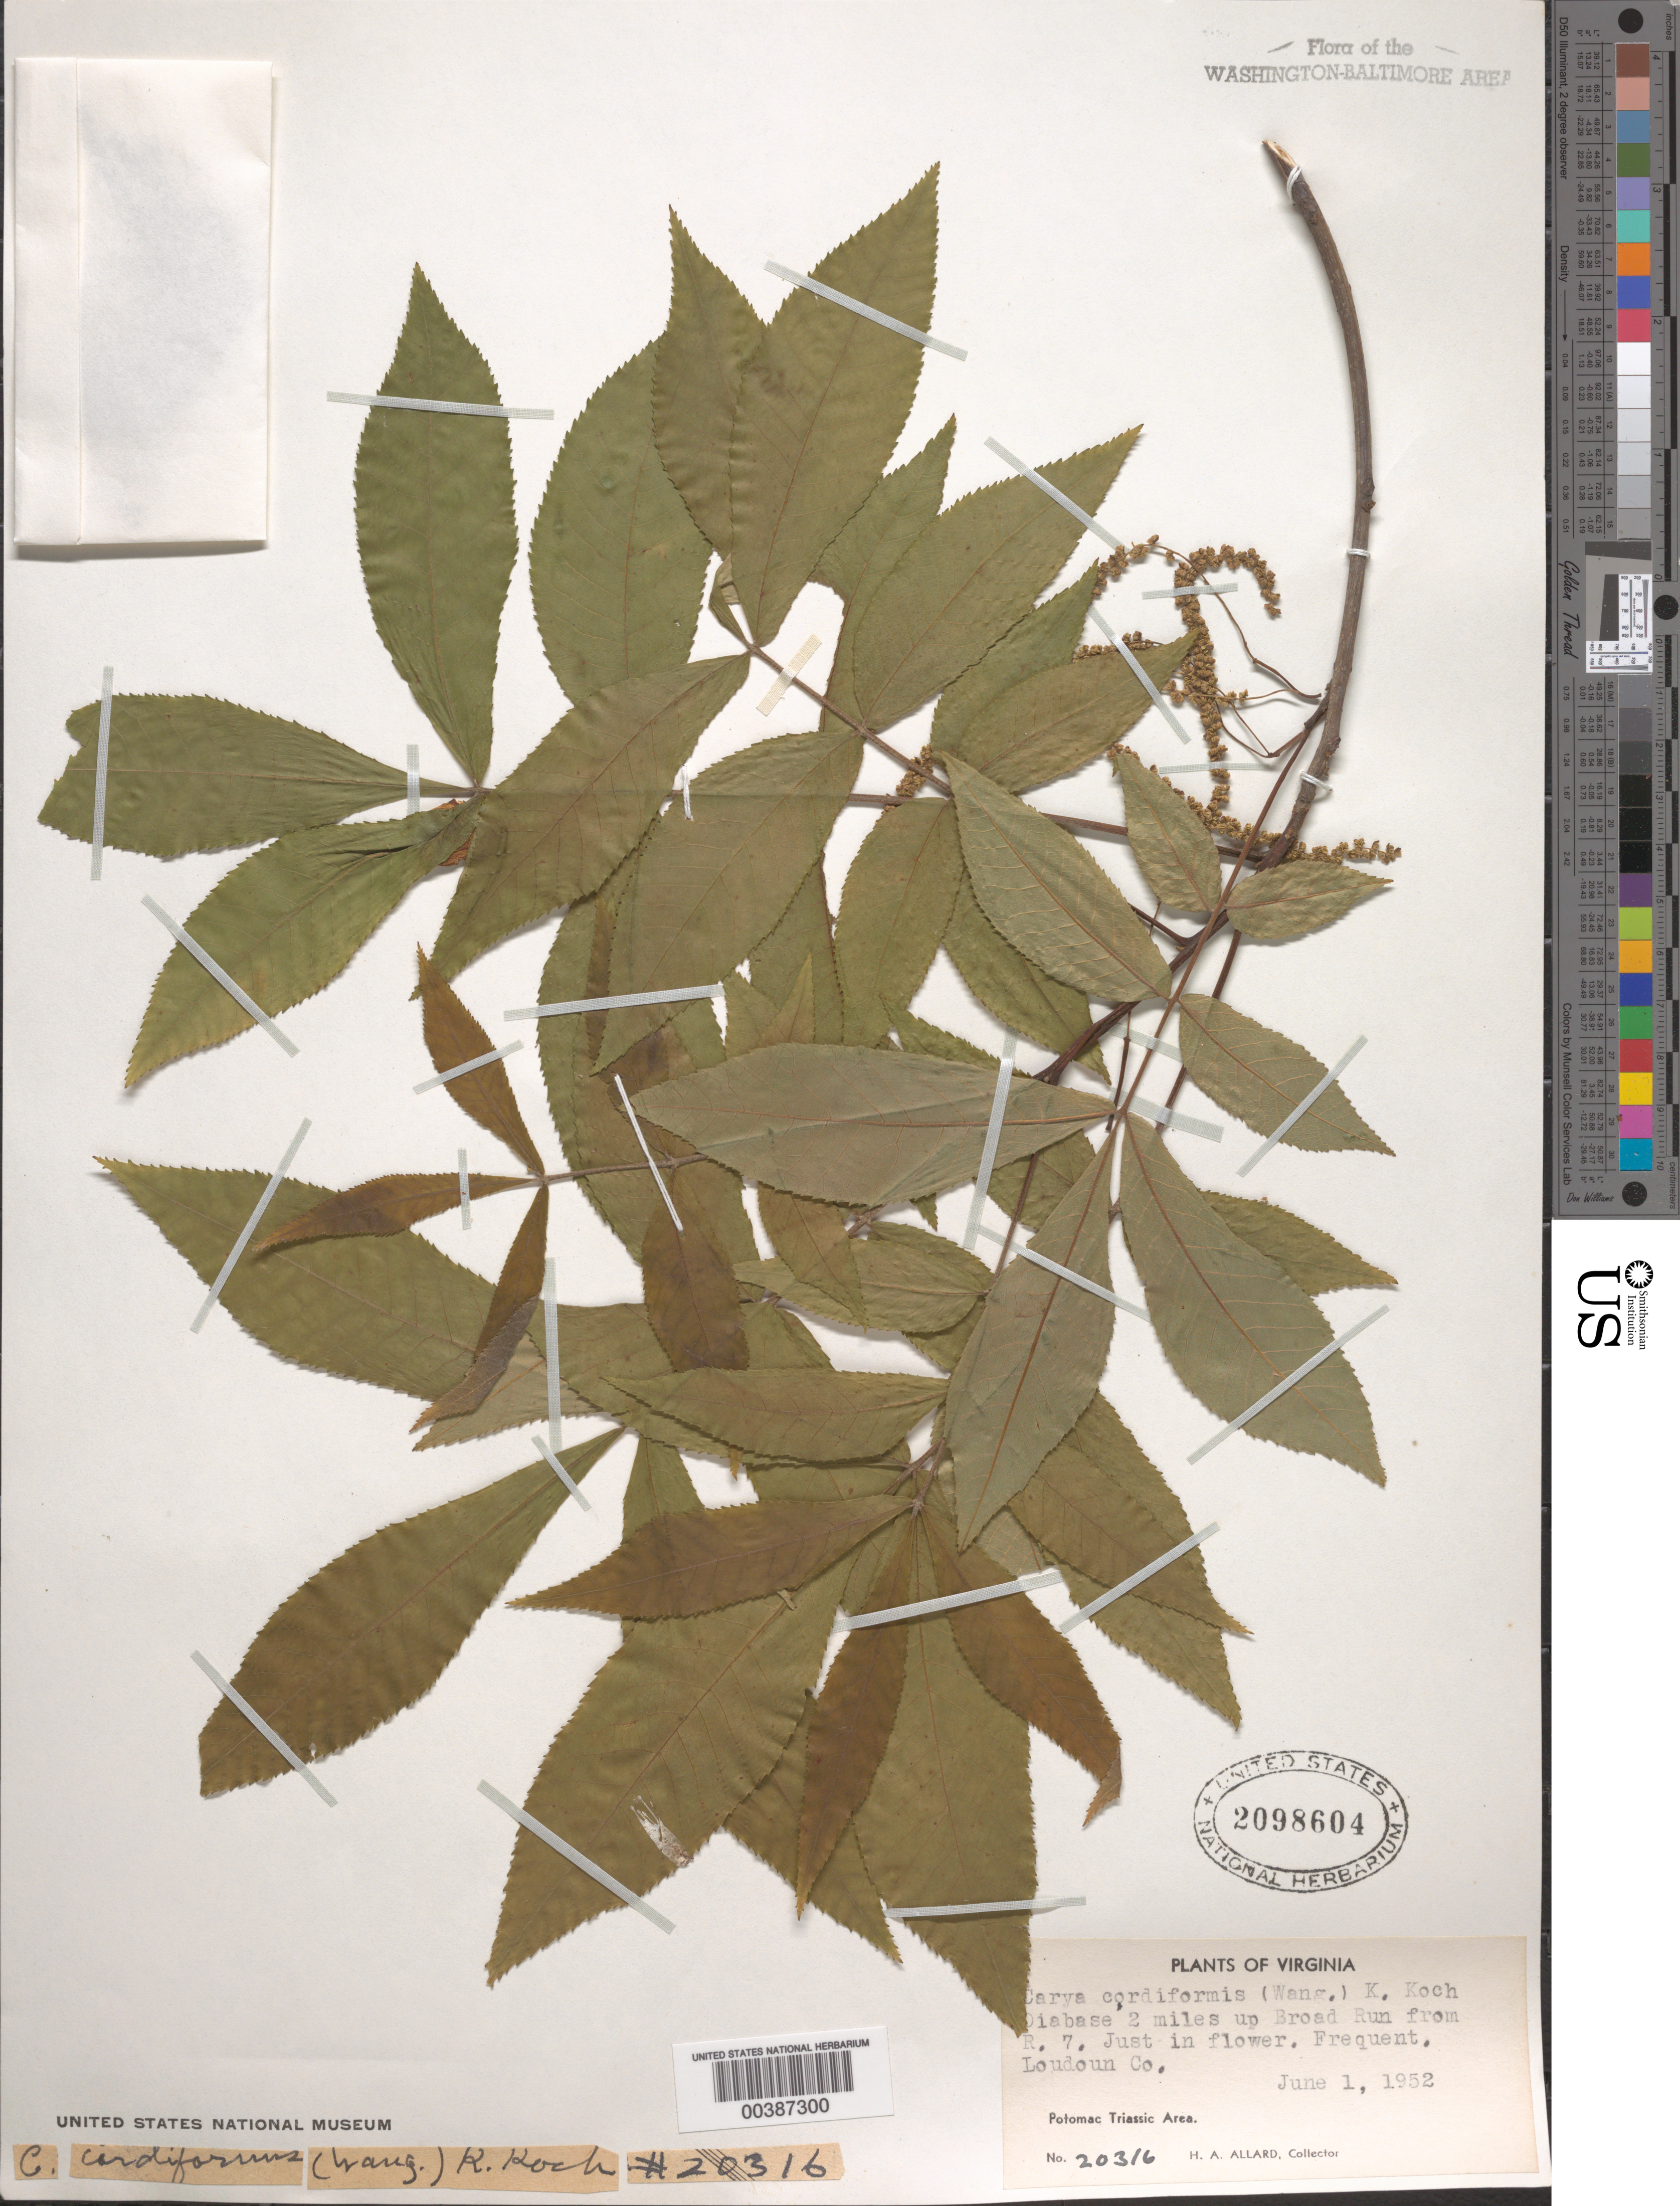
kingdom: Plantae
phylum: Tracheophyta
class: Magnoliopsida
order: Fagales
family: Juglandaceae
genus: Carya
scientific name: Carya cordiformis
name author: (Wangenh.) K. Koch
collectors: H. A. Allard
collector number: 20316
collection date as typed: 01 Jun 1952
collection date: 1952-06-01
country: United States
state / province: Virginia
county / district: Loudoun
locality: Upstream from Route 7 on Broad Run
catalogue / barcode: US 2098604